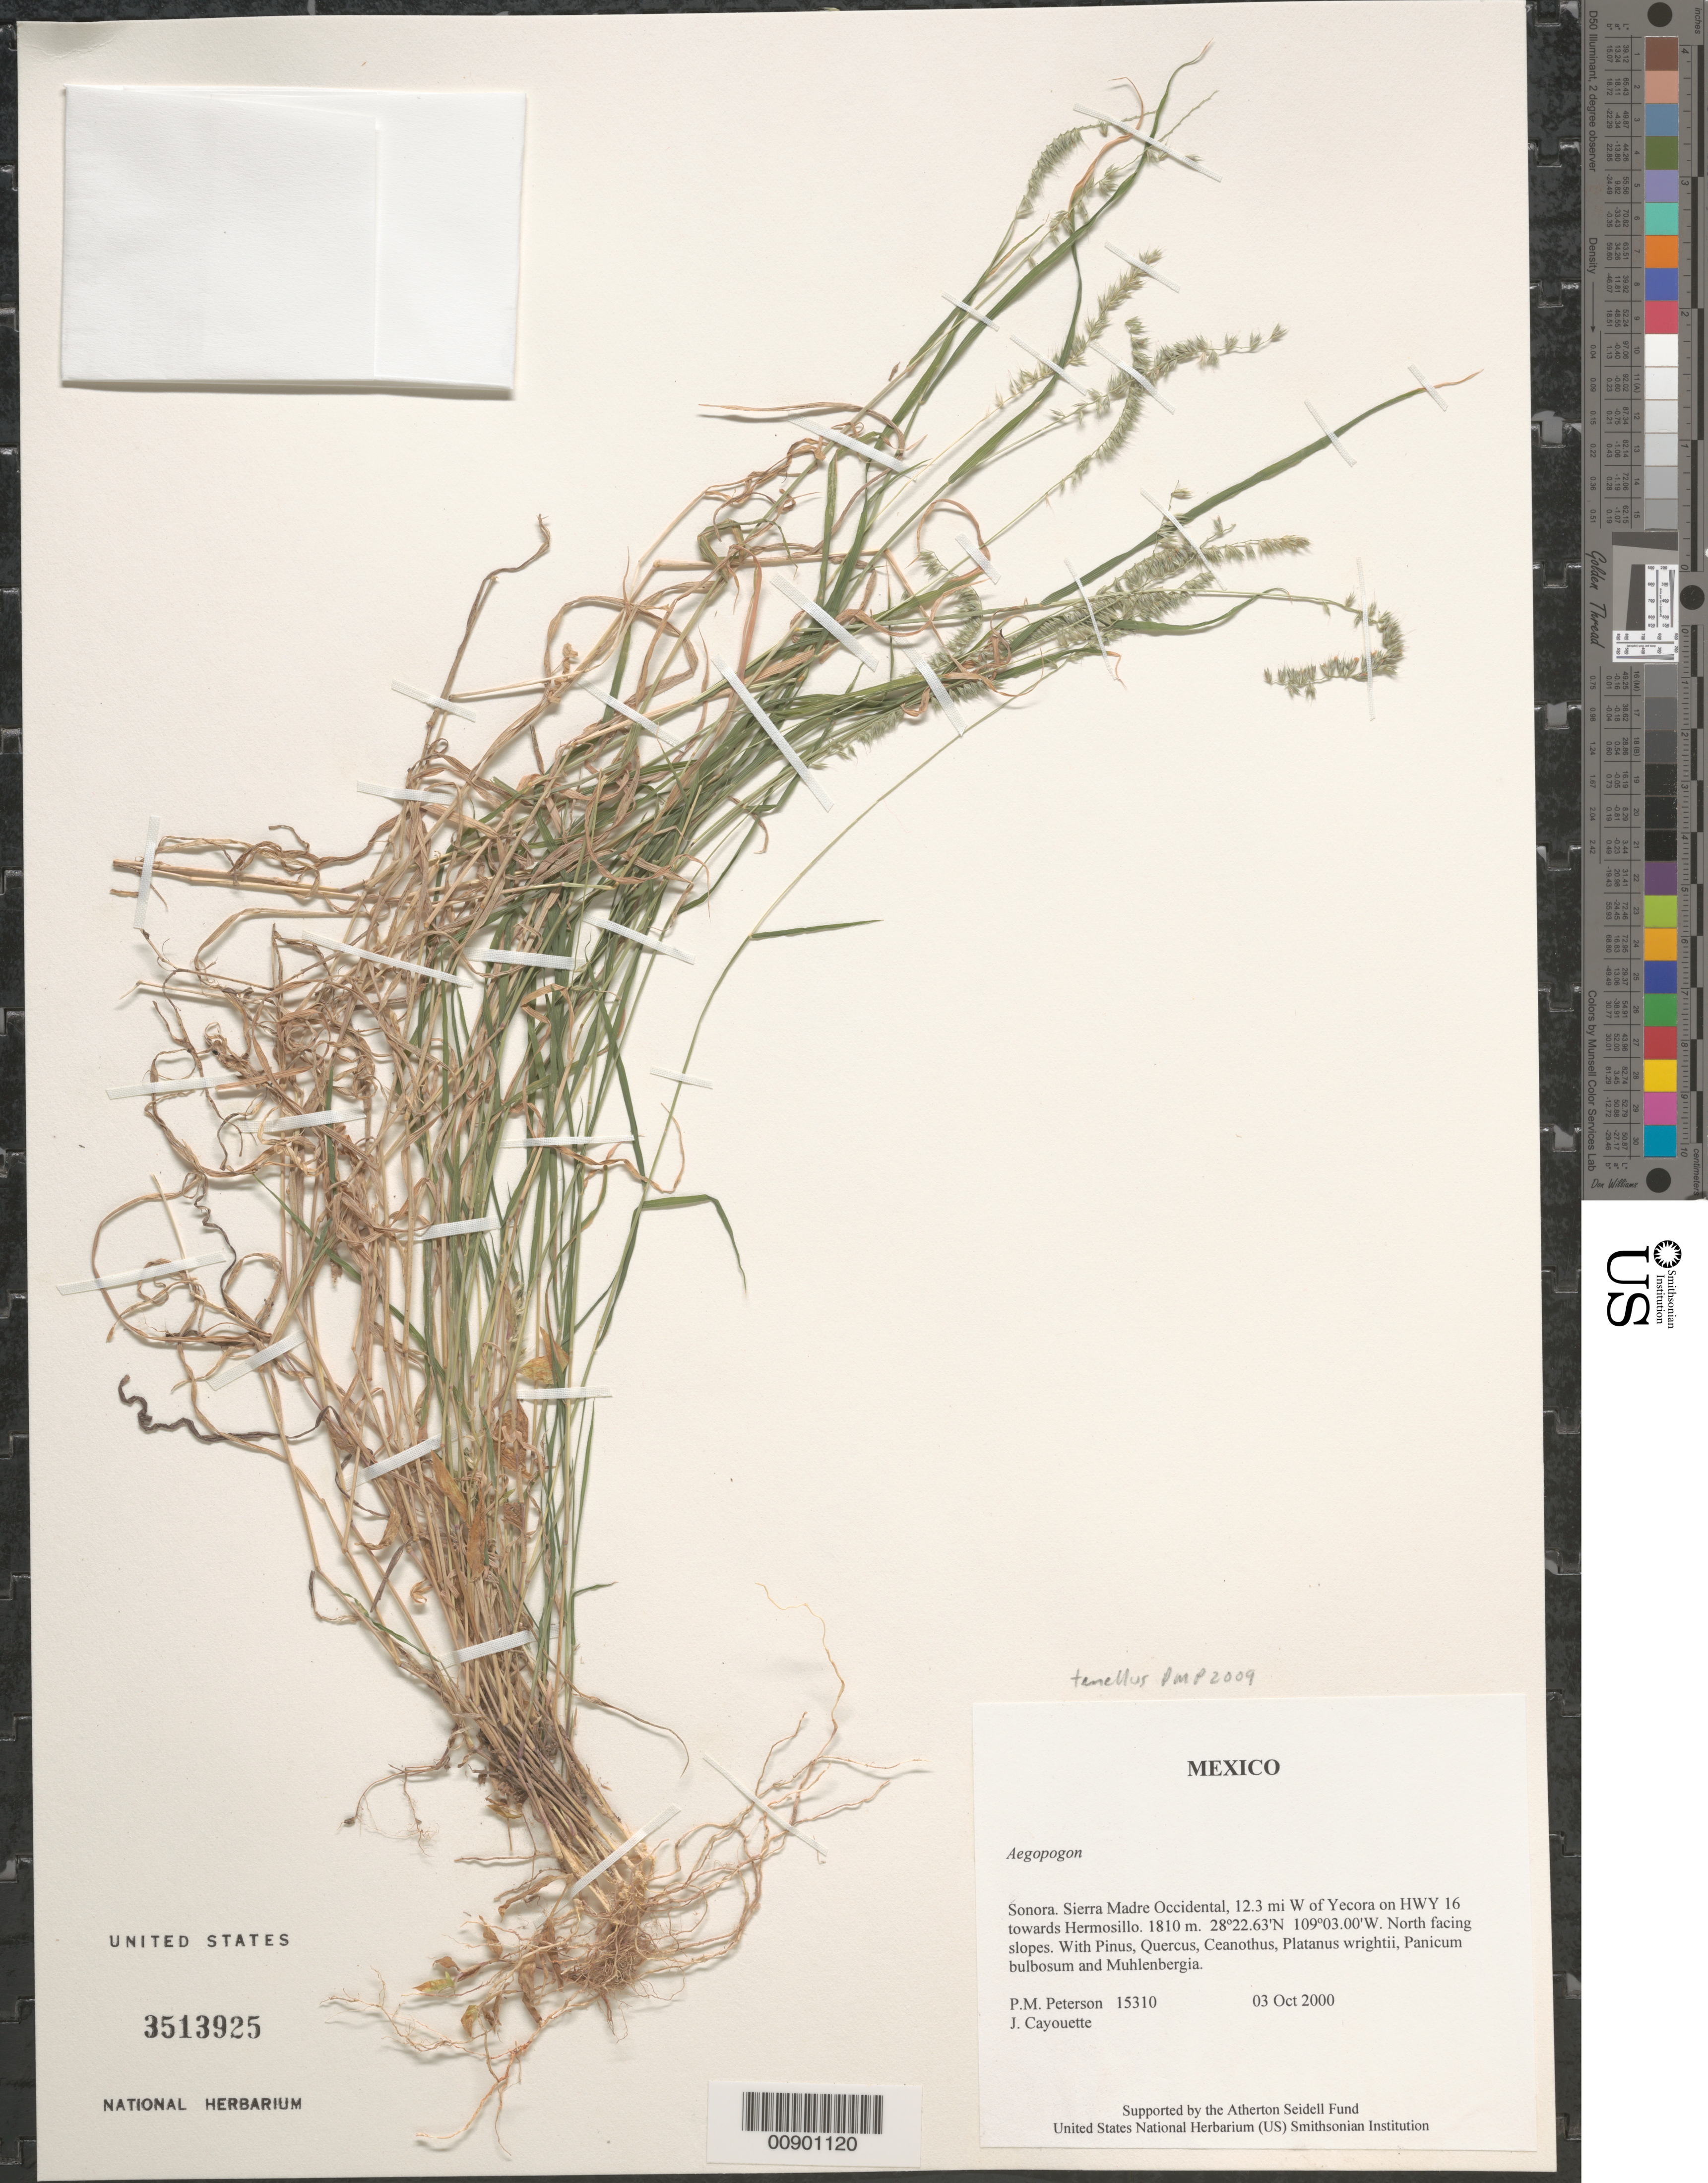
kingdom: Plantae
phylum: Tracheophyta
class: Liliopsida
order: Poales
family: Poaceae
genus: Aegopogon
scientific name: Aegopogon tenellus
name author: (DC.) Trin.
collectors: P. M. Peterson & J. Cayouette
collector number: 15310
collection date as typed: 03 Oct 2000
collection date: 2000-10-03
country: Mexico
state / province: Sonora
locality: Sierra Madre Occidental, 12.3 mi W of Yecora on HWY 16 towards Hermosillo.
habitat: North facing slopes.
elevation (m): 1810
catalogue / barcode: US 3513925